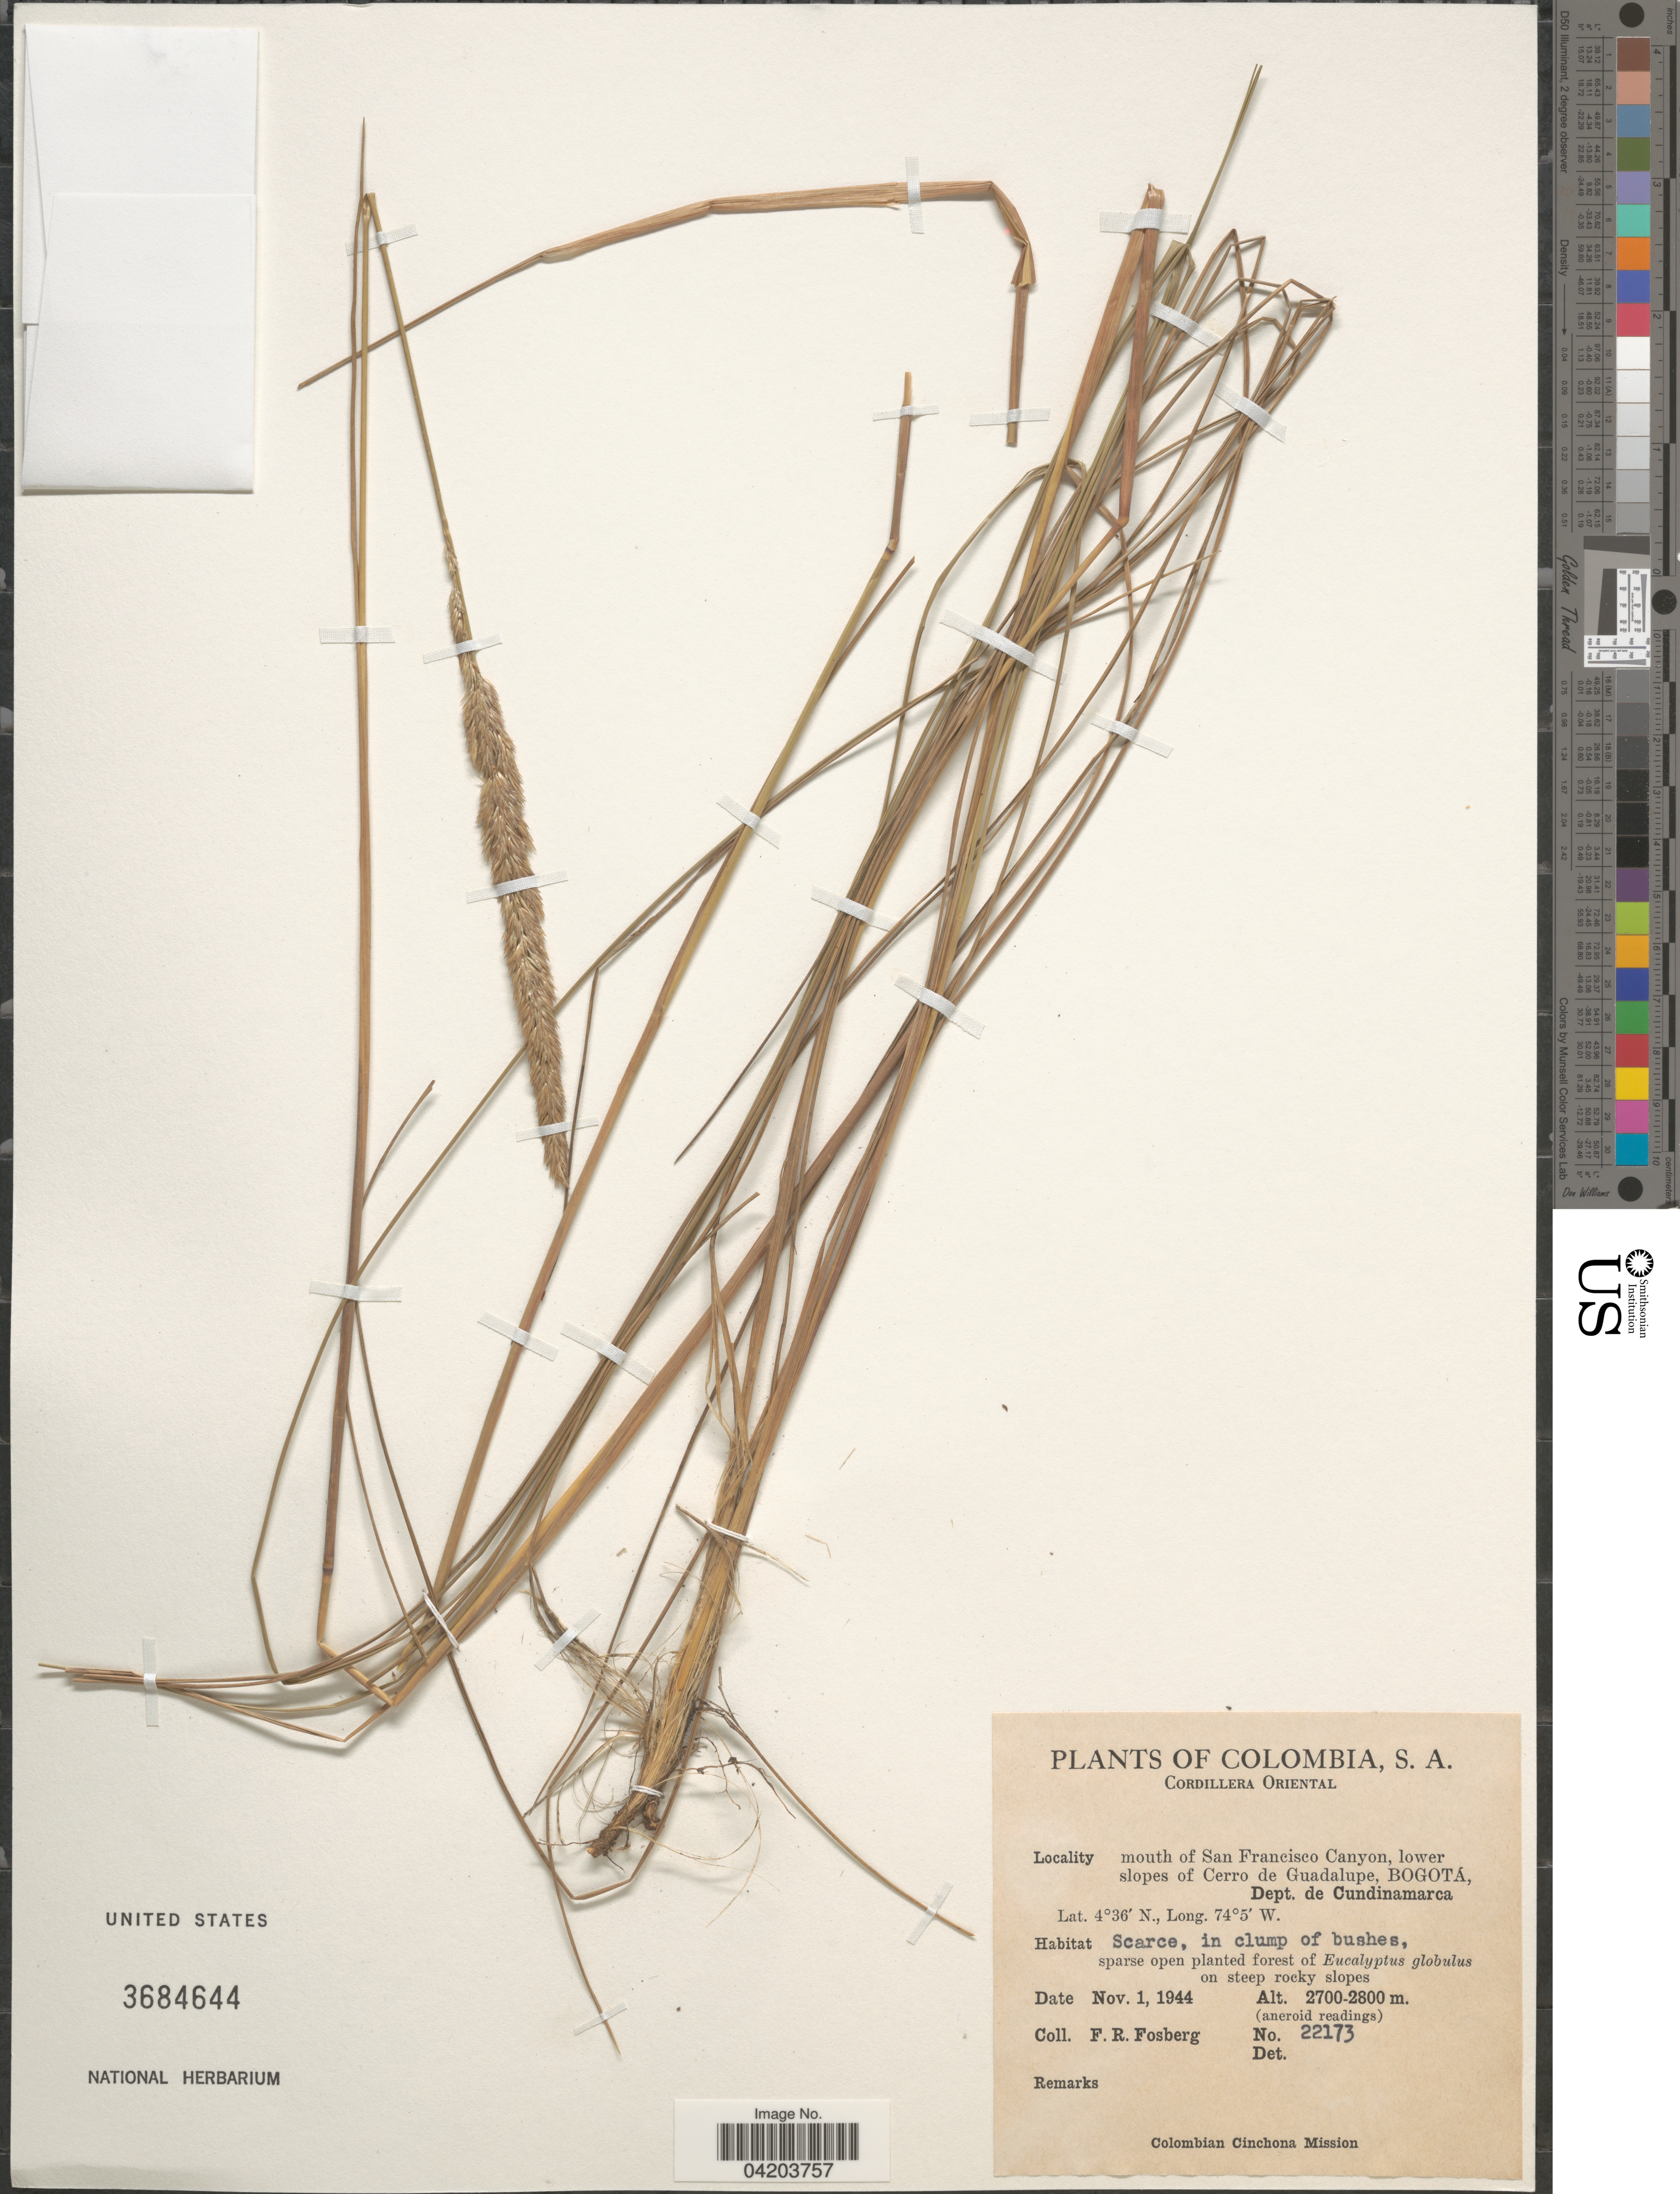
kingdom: Plantae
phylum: Tracheophyta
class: Liliopsida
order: Poales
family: Poaceae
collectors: F. R. Fosberg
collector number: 22173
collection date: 1944-11-01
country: Colombia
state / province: Cundinamarca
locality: Cordillera Oriental. Mouth of San Francisco Canyon, lower slopes of Cerro de Guadalupe, Bogotá, Dept. de Cundinamarca. Colombian Cinchona Mission.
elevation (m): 2700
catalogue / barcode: US 3684644